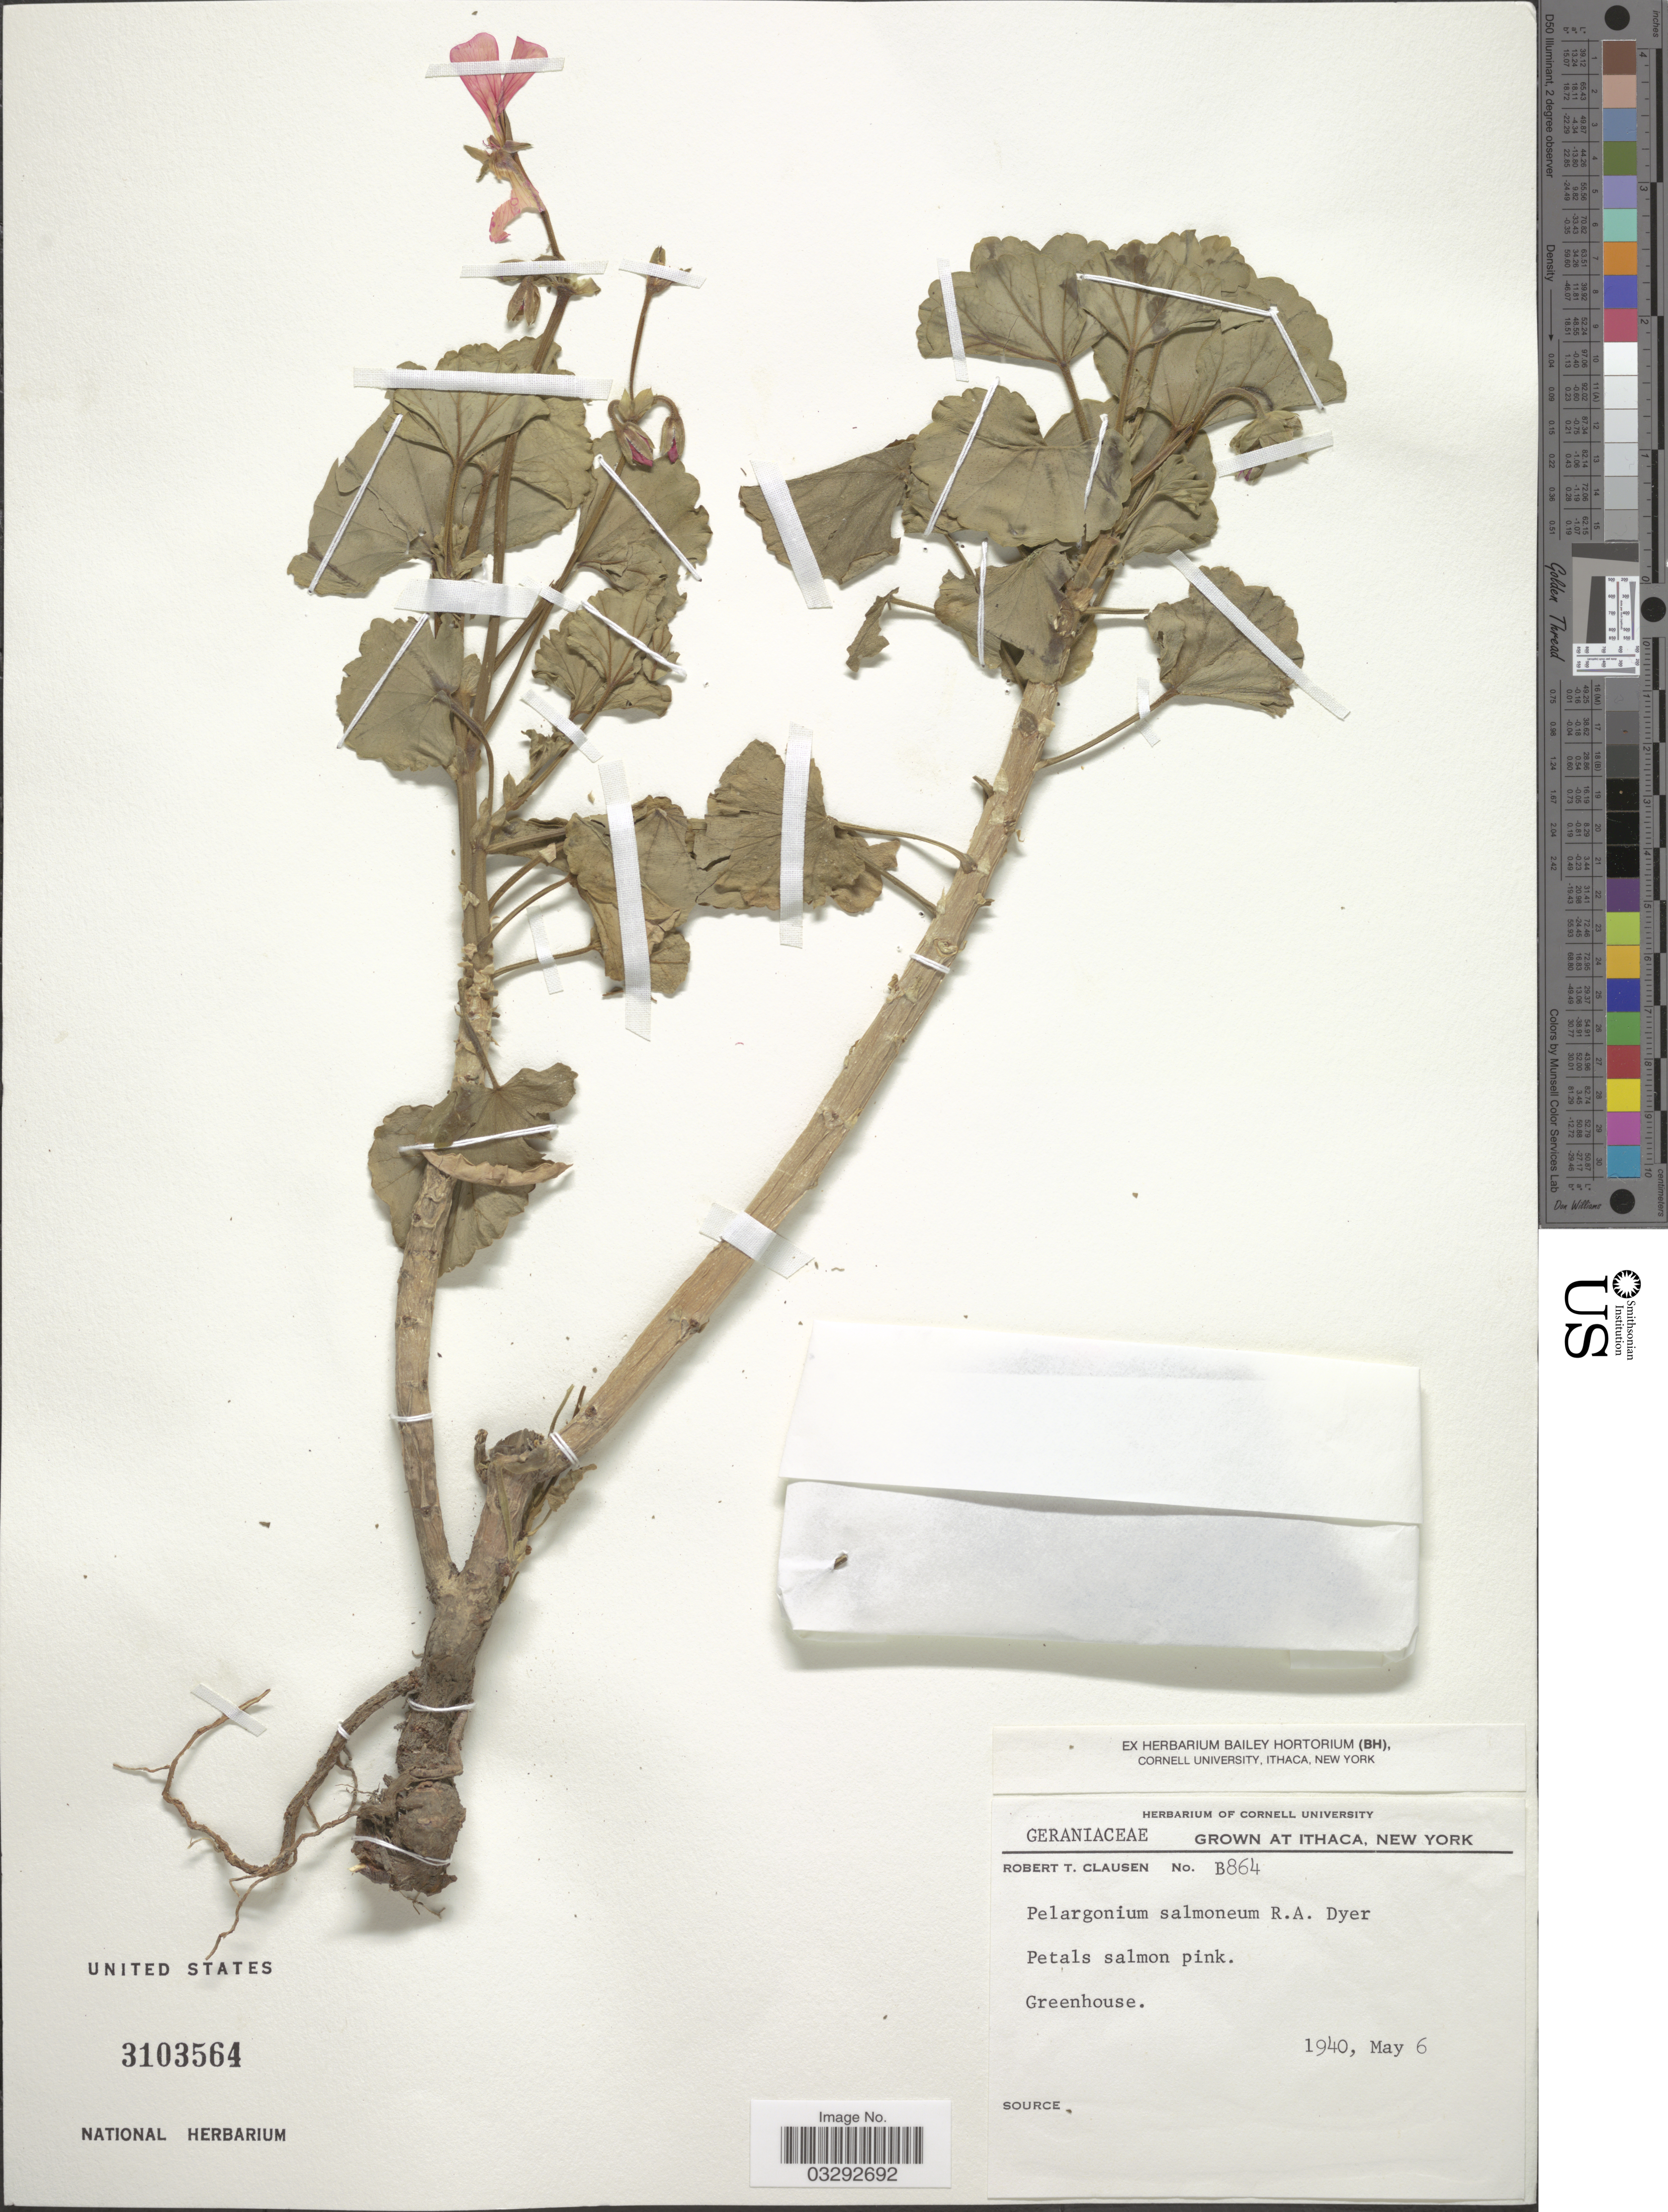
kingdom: Plantae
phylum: Tracheophyta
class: Magnoliopsida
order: Geraniales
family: Geraniaceae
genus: Pelargonium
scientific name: Pelargonium salmoneum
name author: R.A. Dyer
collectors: R. T. Clausen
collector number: B864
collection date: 1940-05-06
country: United States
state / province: New York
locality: At Ithaca.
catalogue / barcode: US 3103564